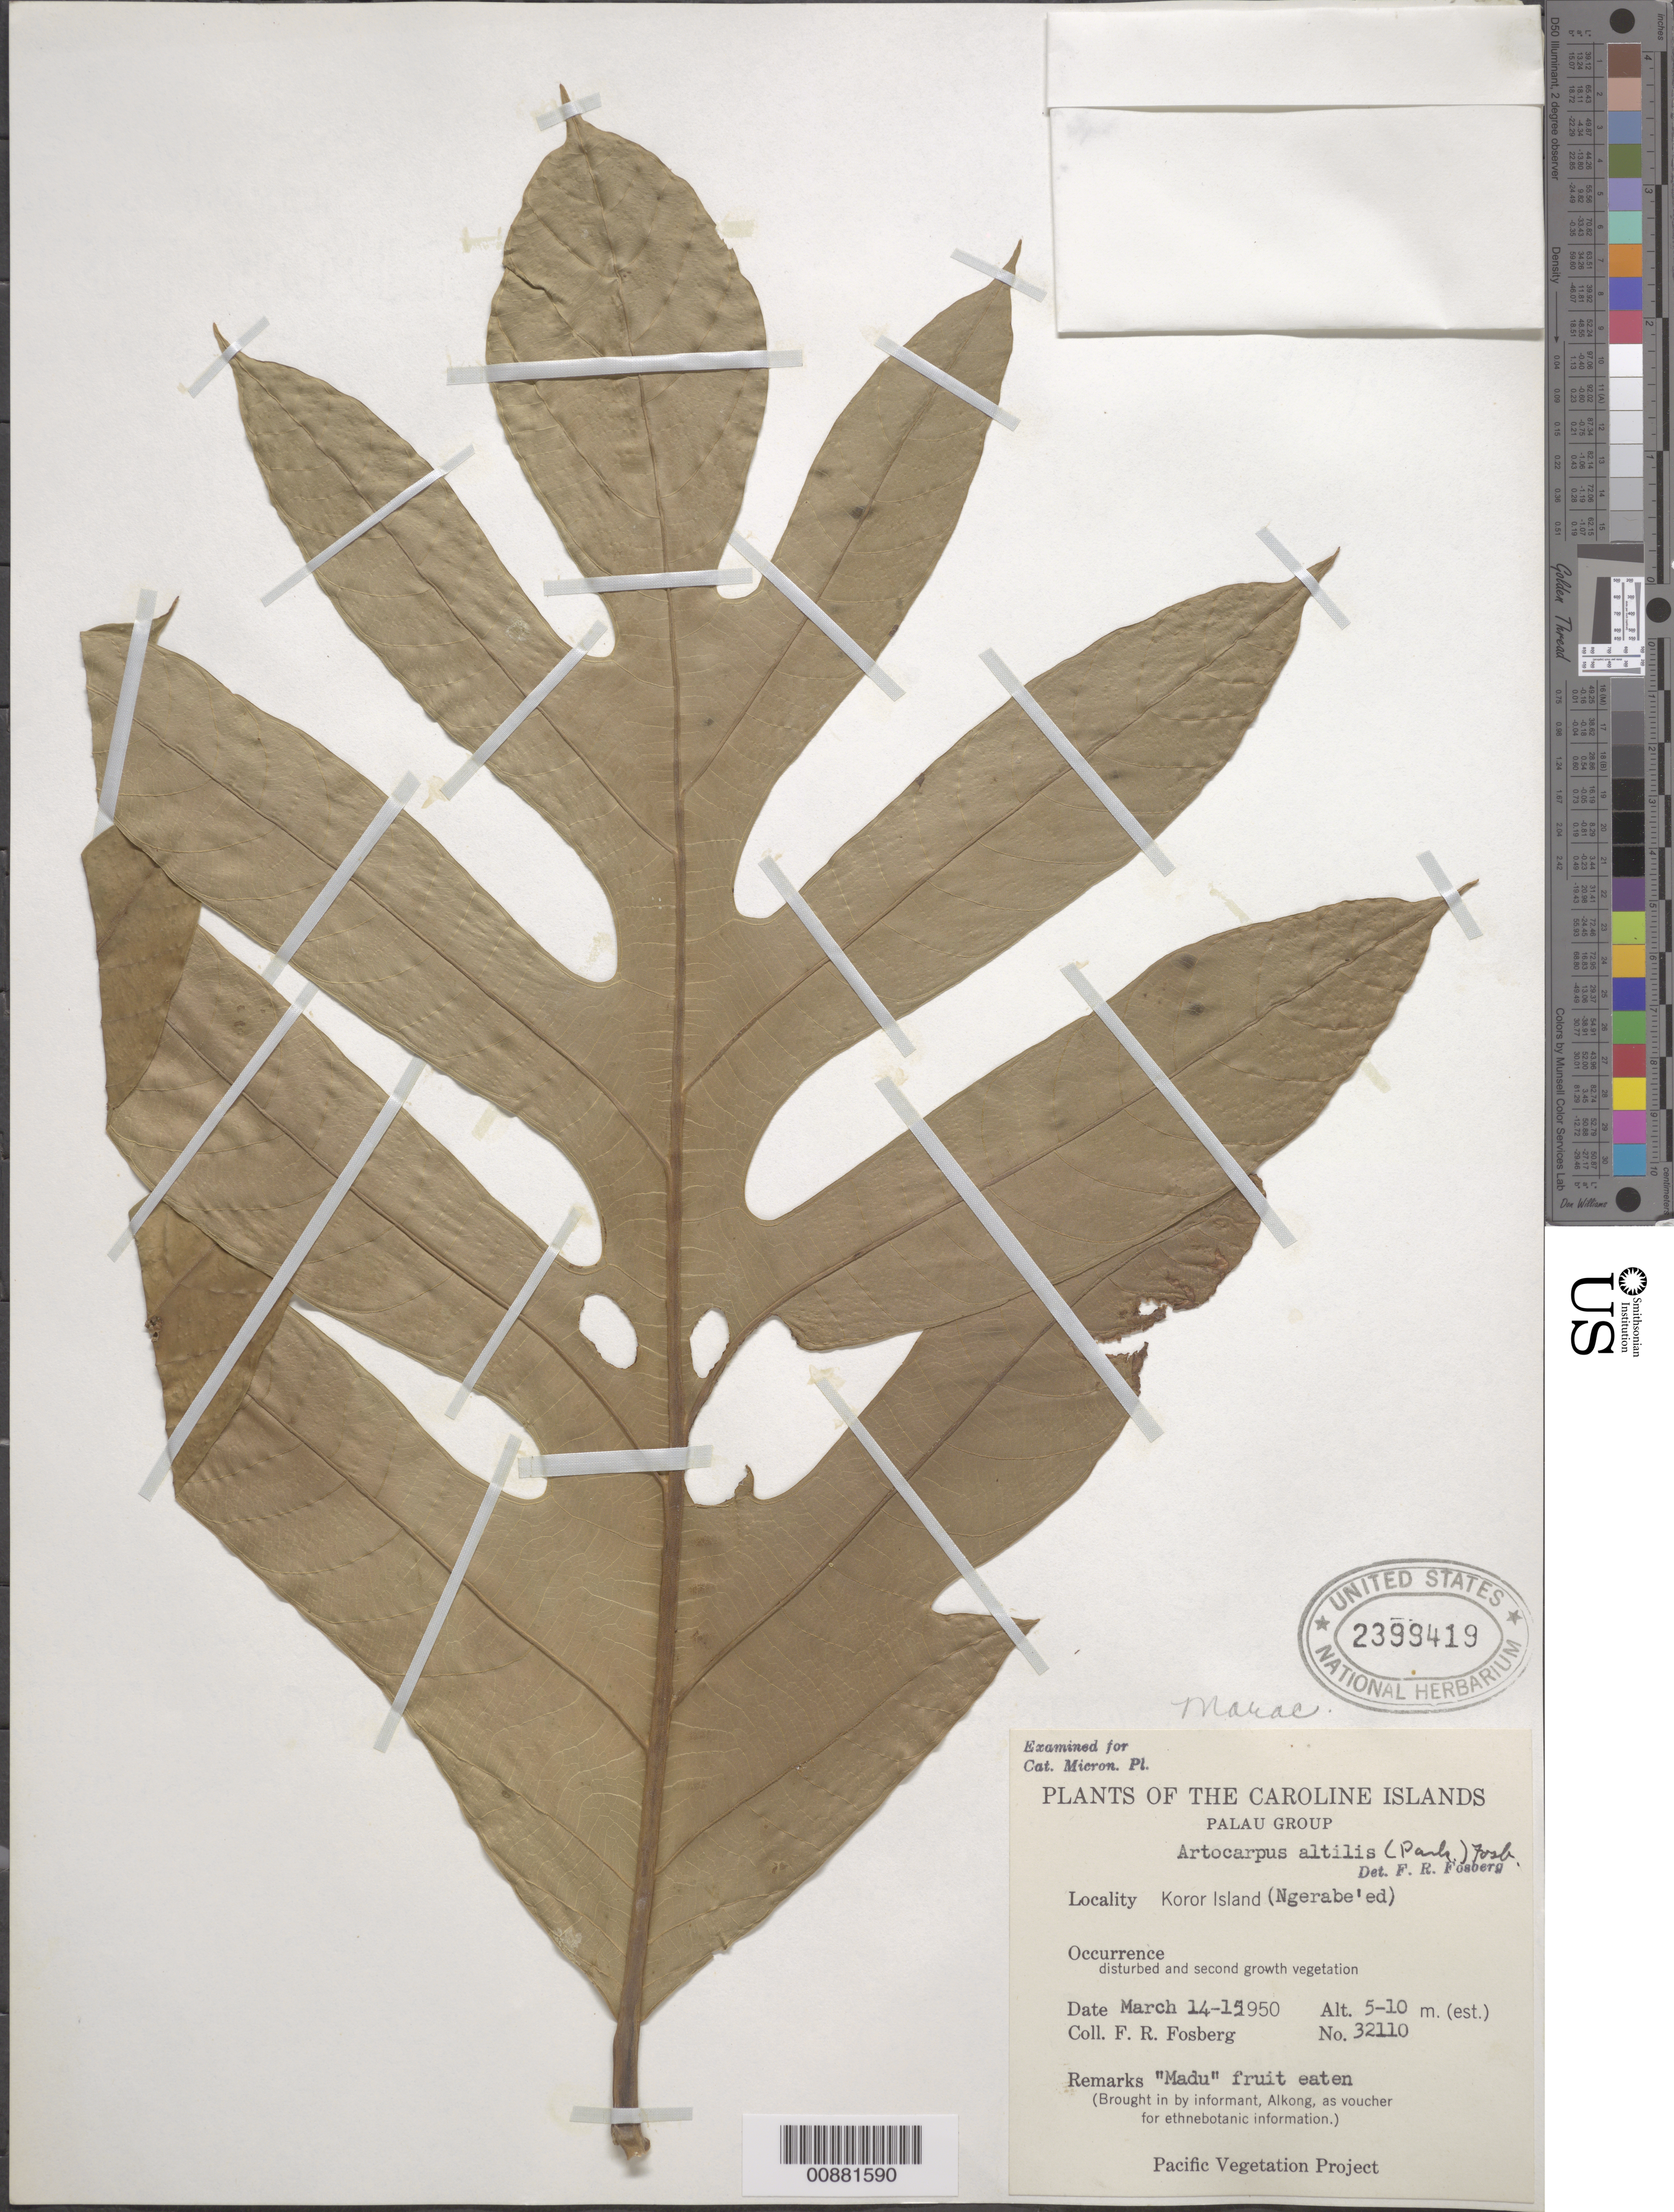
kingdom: Plantae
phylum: Tracheophyta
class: Magnoliopsida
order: Rosales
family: Moraceae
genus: Artocarpus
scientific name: Artocarpus altilis x A. mariannensis Trécul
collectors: F. R. Fosberg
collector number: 32110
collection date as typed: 14 Mar 1950 to 15 Mar 1950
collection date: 1950-03-14/1950-03-15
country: Palau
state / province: Koror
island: Oreor (Koror)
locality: Koror Island (Ngerabe'ed)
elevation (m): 5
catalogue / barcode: US 2399419